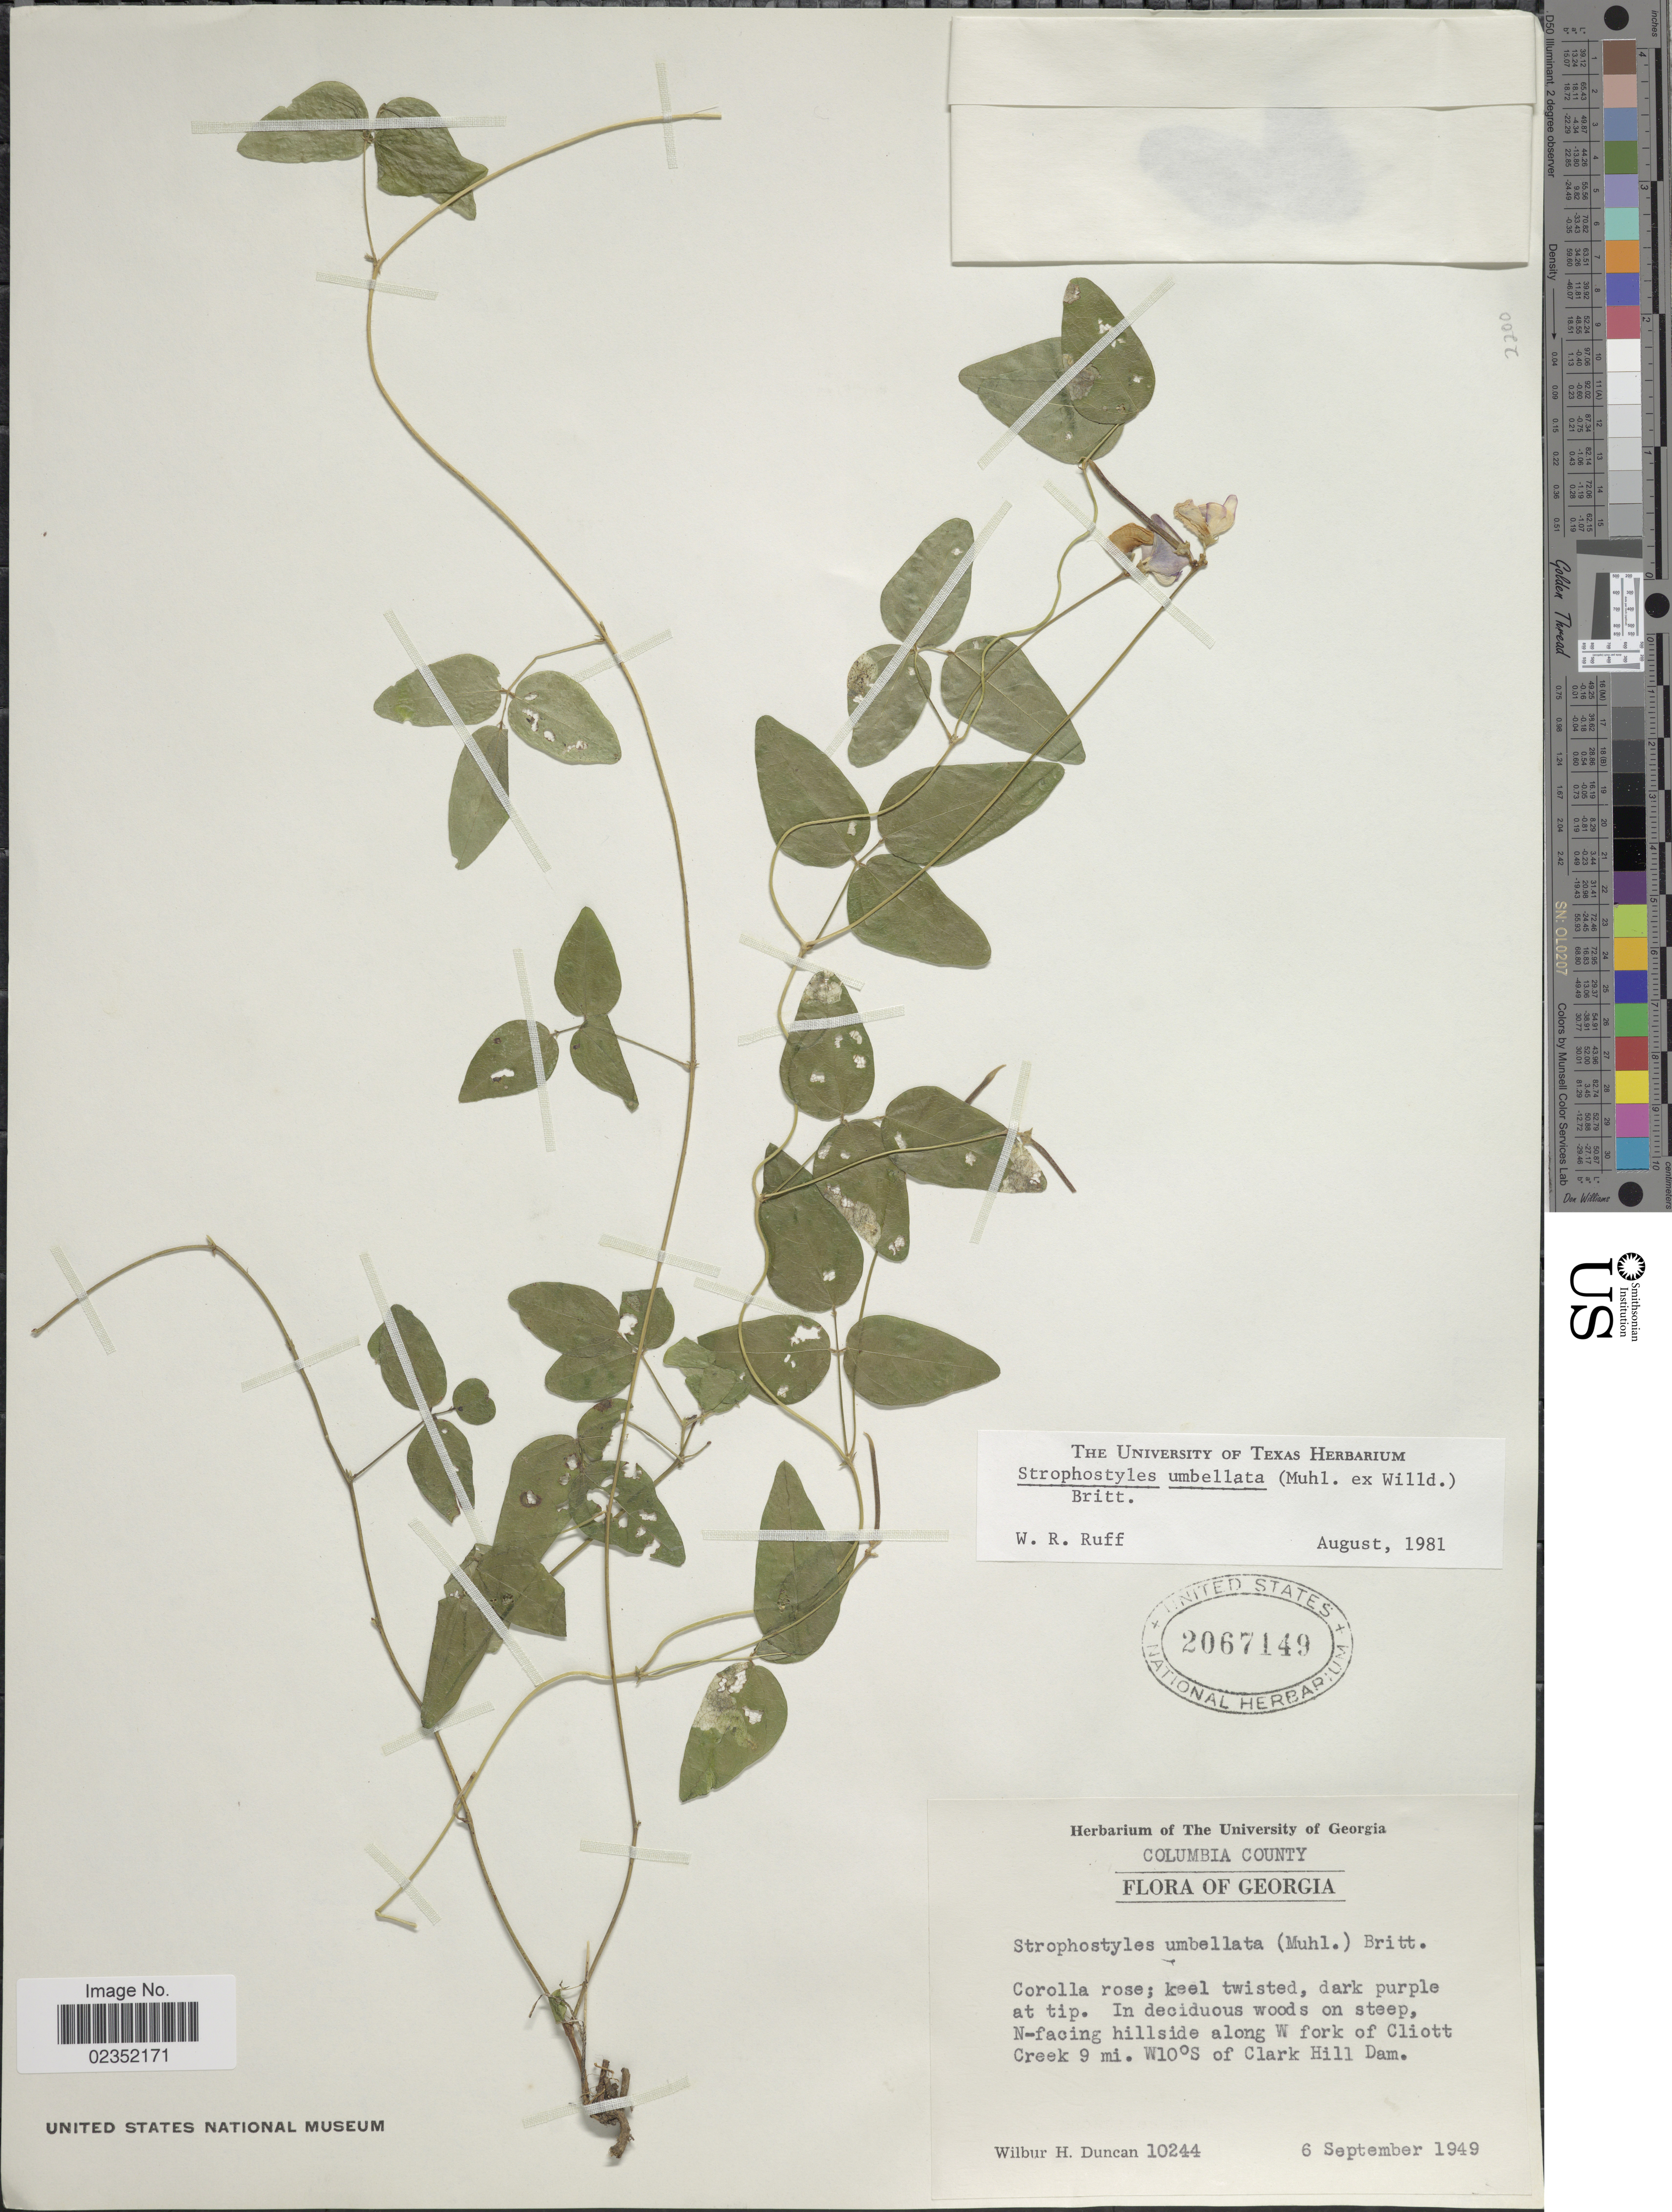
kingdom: Plantae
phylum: Tracheophyta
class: Magnoliopsida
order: Fabales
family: Fabaceae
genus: Strophostyles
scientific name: Strophostyles umbellata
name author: (Muhl. ex Willd.) Britton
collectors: W. H. Duncan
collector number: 10244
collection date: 1949-09-06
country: United States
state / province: Georgia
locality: Columbia County. Georgia. N-facing hillside along W fork of Cliott Creek 9 mi. W10°S of Clark Hill Dam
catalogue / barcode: US 2067149